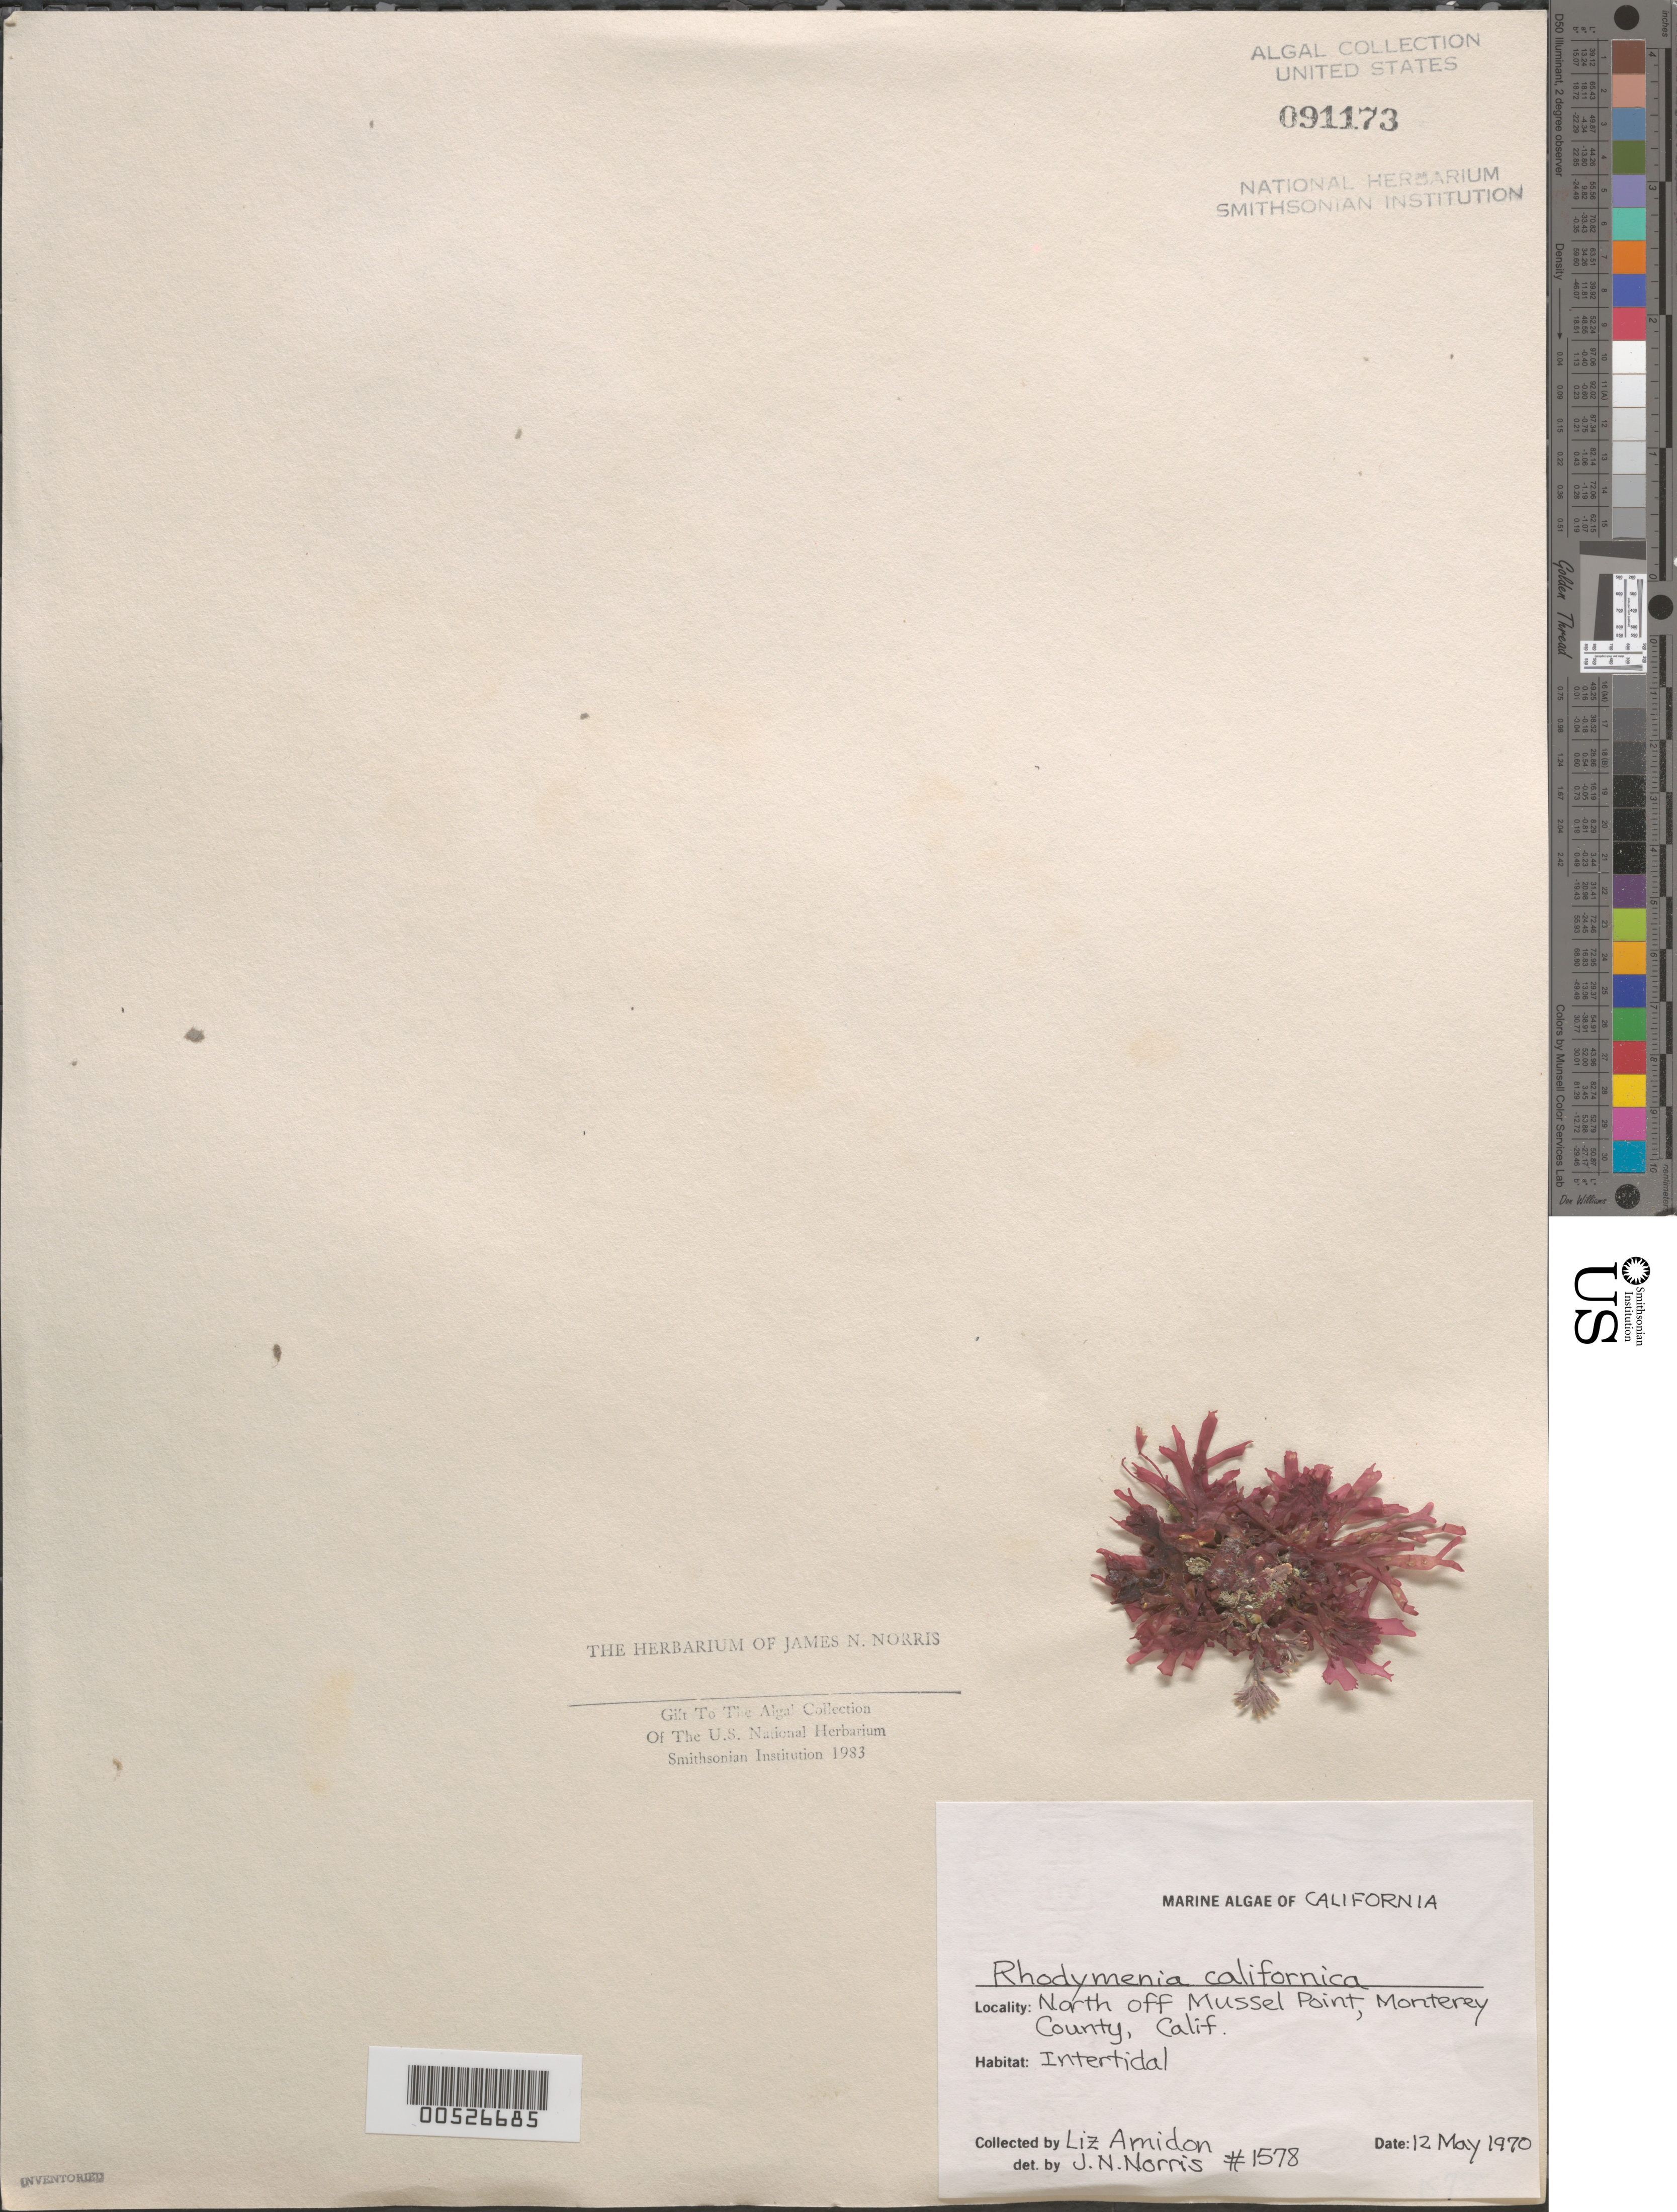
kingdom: Plantae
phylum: Rhodophyta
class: Florideophyceae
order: Rhodymeniales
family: Rhodymeniaceae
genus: Rhodymenia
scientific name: Rhodymenia californica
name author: Kylin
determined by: Abbott, Isabella A.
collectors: E. Amidon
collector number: Jn-1578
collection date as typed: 12 May 1970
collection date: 1970-05-12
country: United States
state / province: California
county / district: Monterey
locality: Off Mussel Point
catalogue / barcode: US 91173